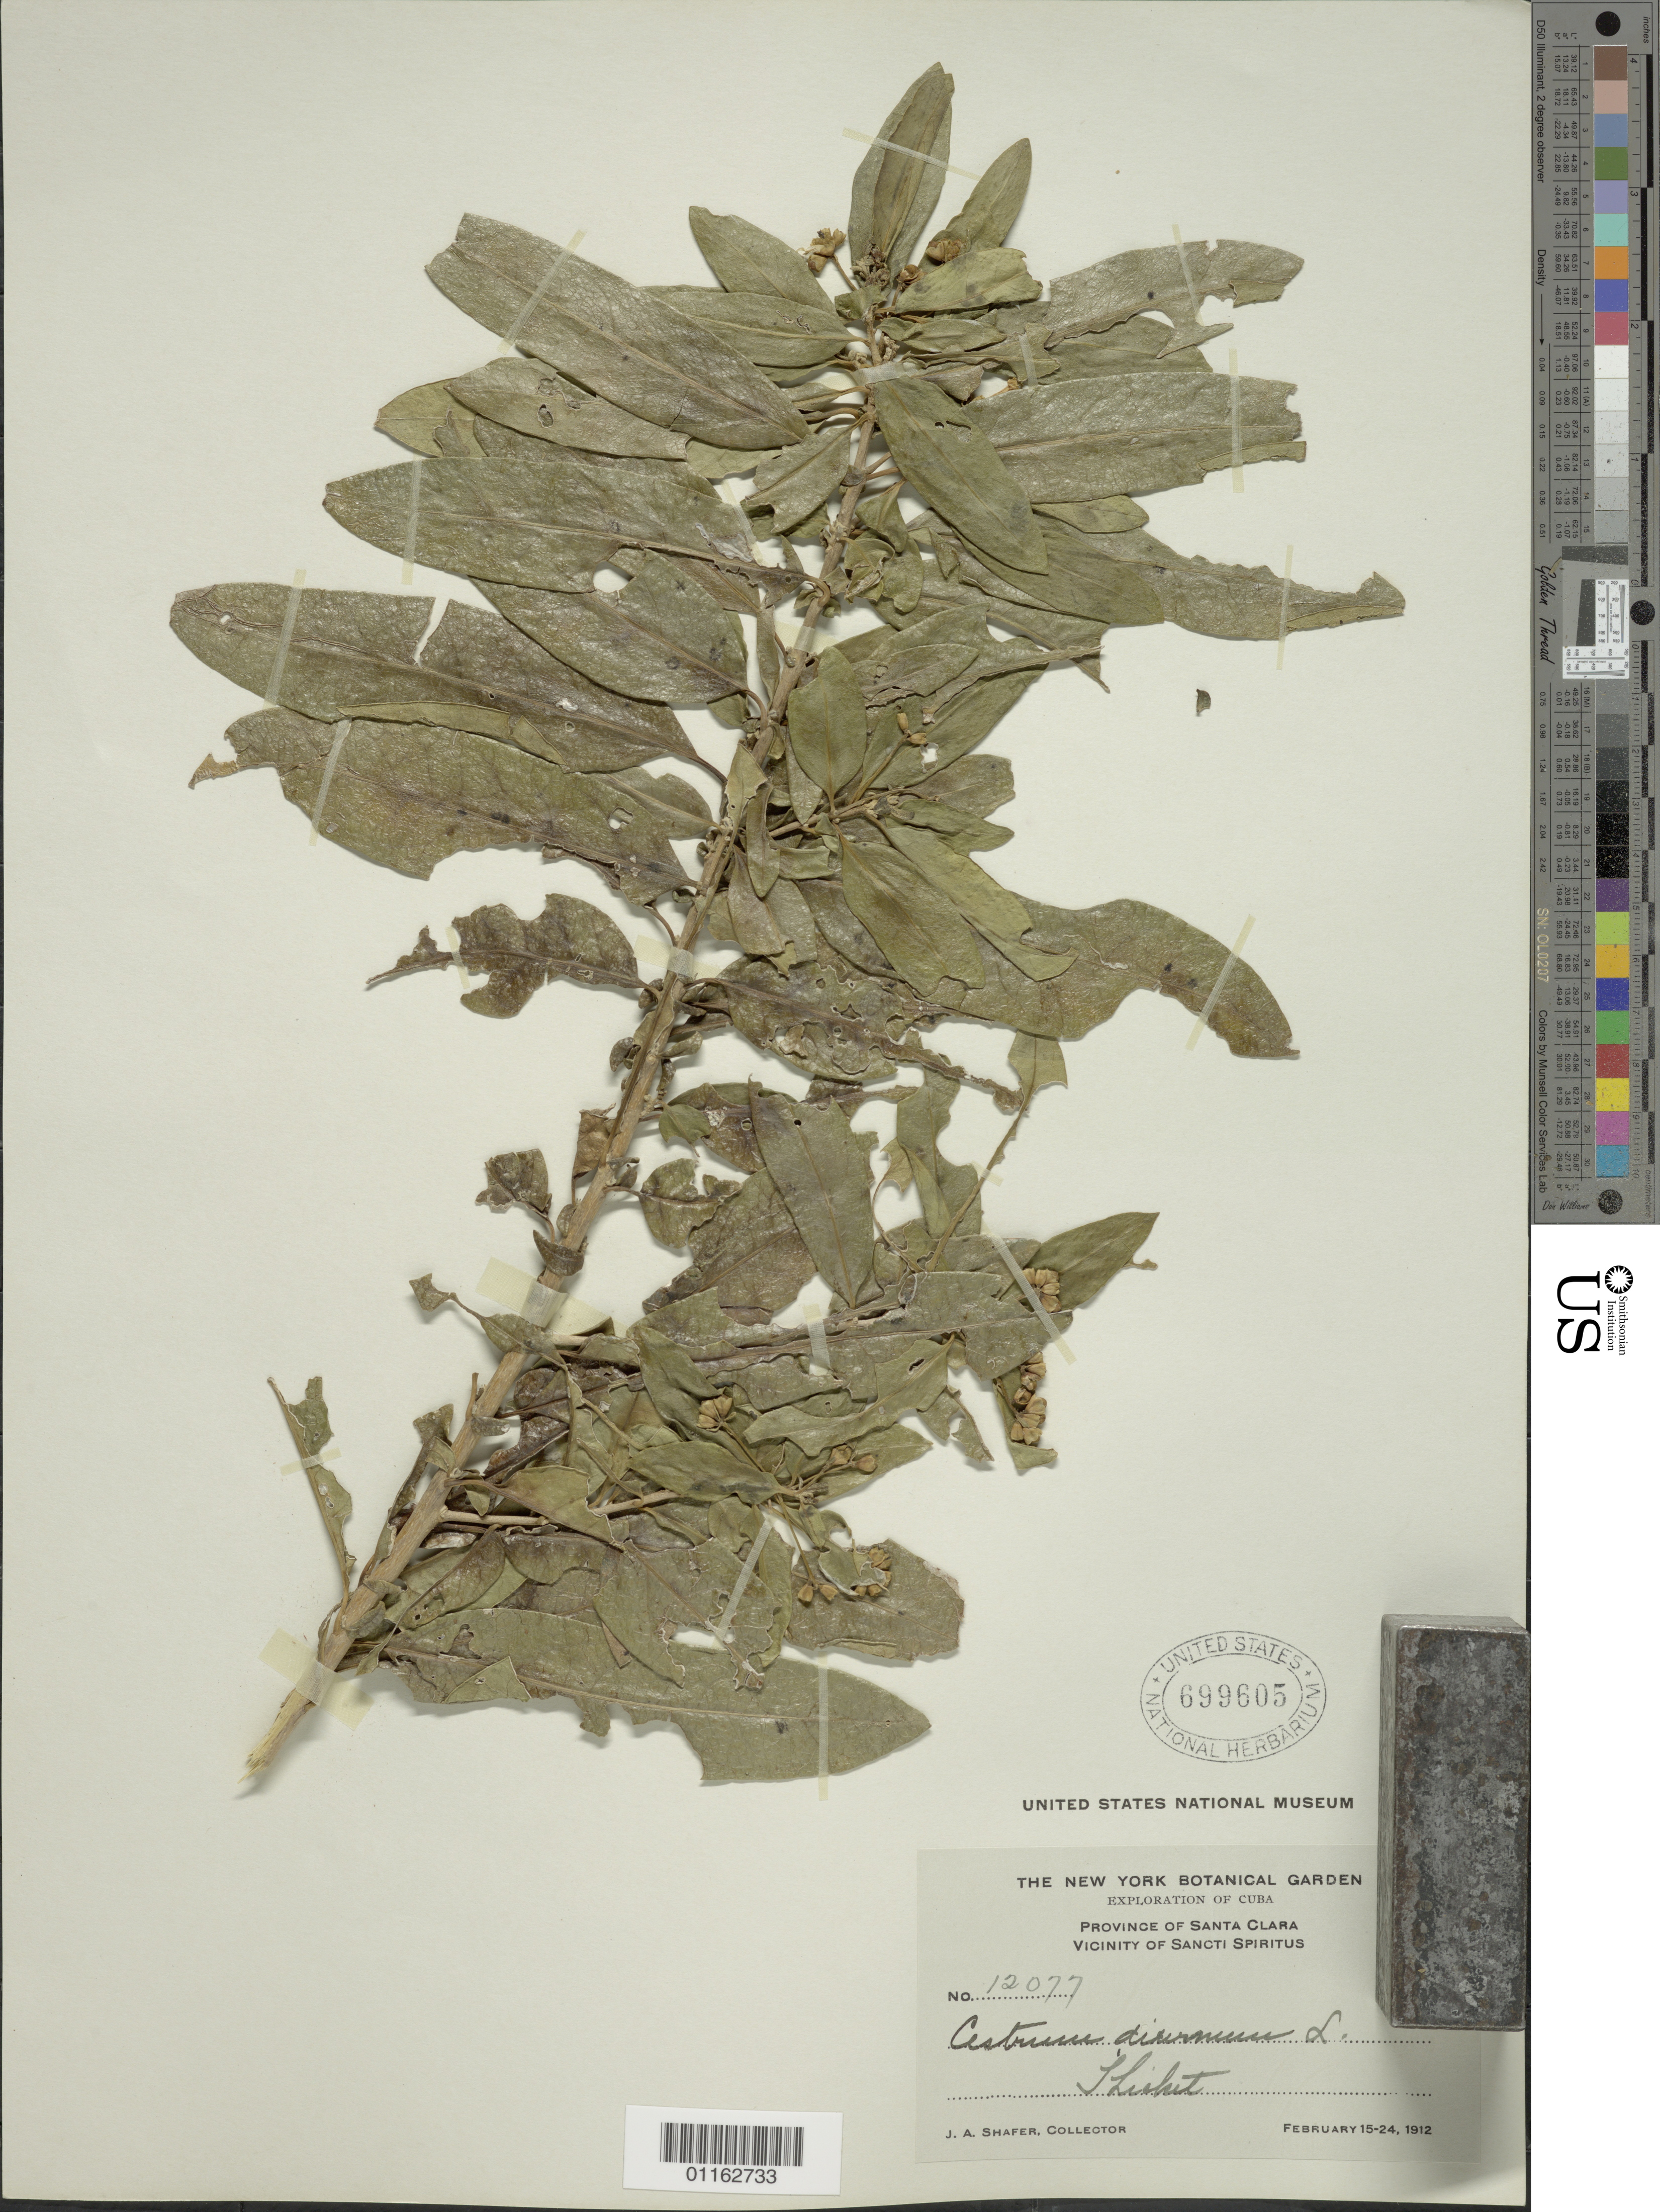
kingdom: Plantae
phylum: Tracheophyta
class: Magnoliopsida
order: Solanales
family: Solanaceae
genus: Cestrum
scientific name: Cestrum diurnum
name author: L.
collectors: J. A. Shafer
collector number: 12077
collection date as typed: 15 Feb 1912 to 24 Jan 1912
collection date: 1912-01-24/1912-02-15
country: Cuba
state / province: Villa Clara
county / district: Santa Clara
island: Cuba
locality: Vicinity of Sancti Spiritus; thicket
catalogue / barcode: US 699605